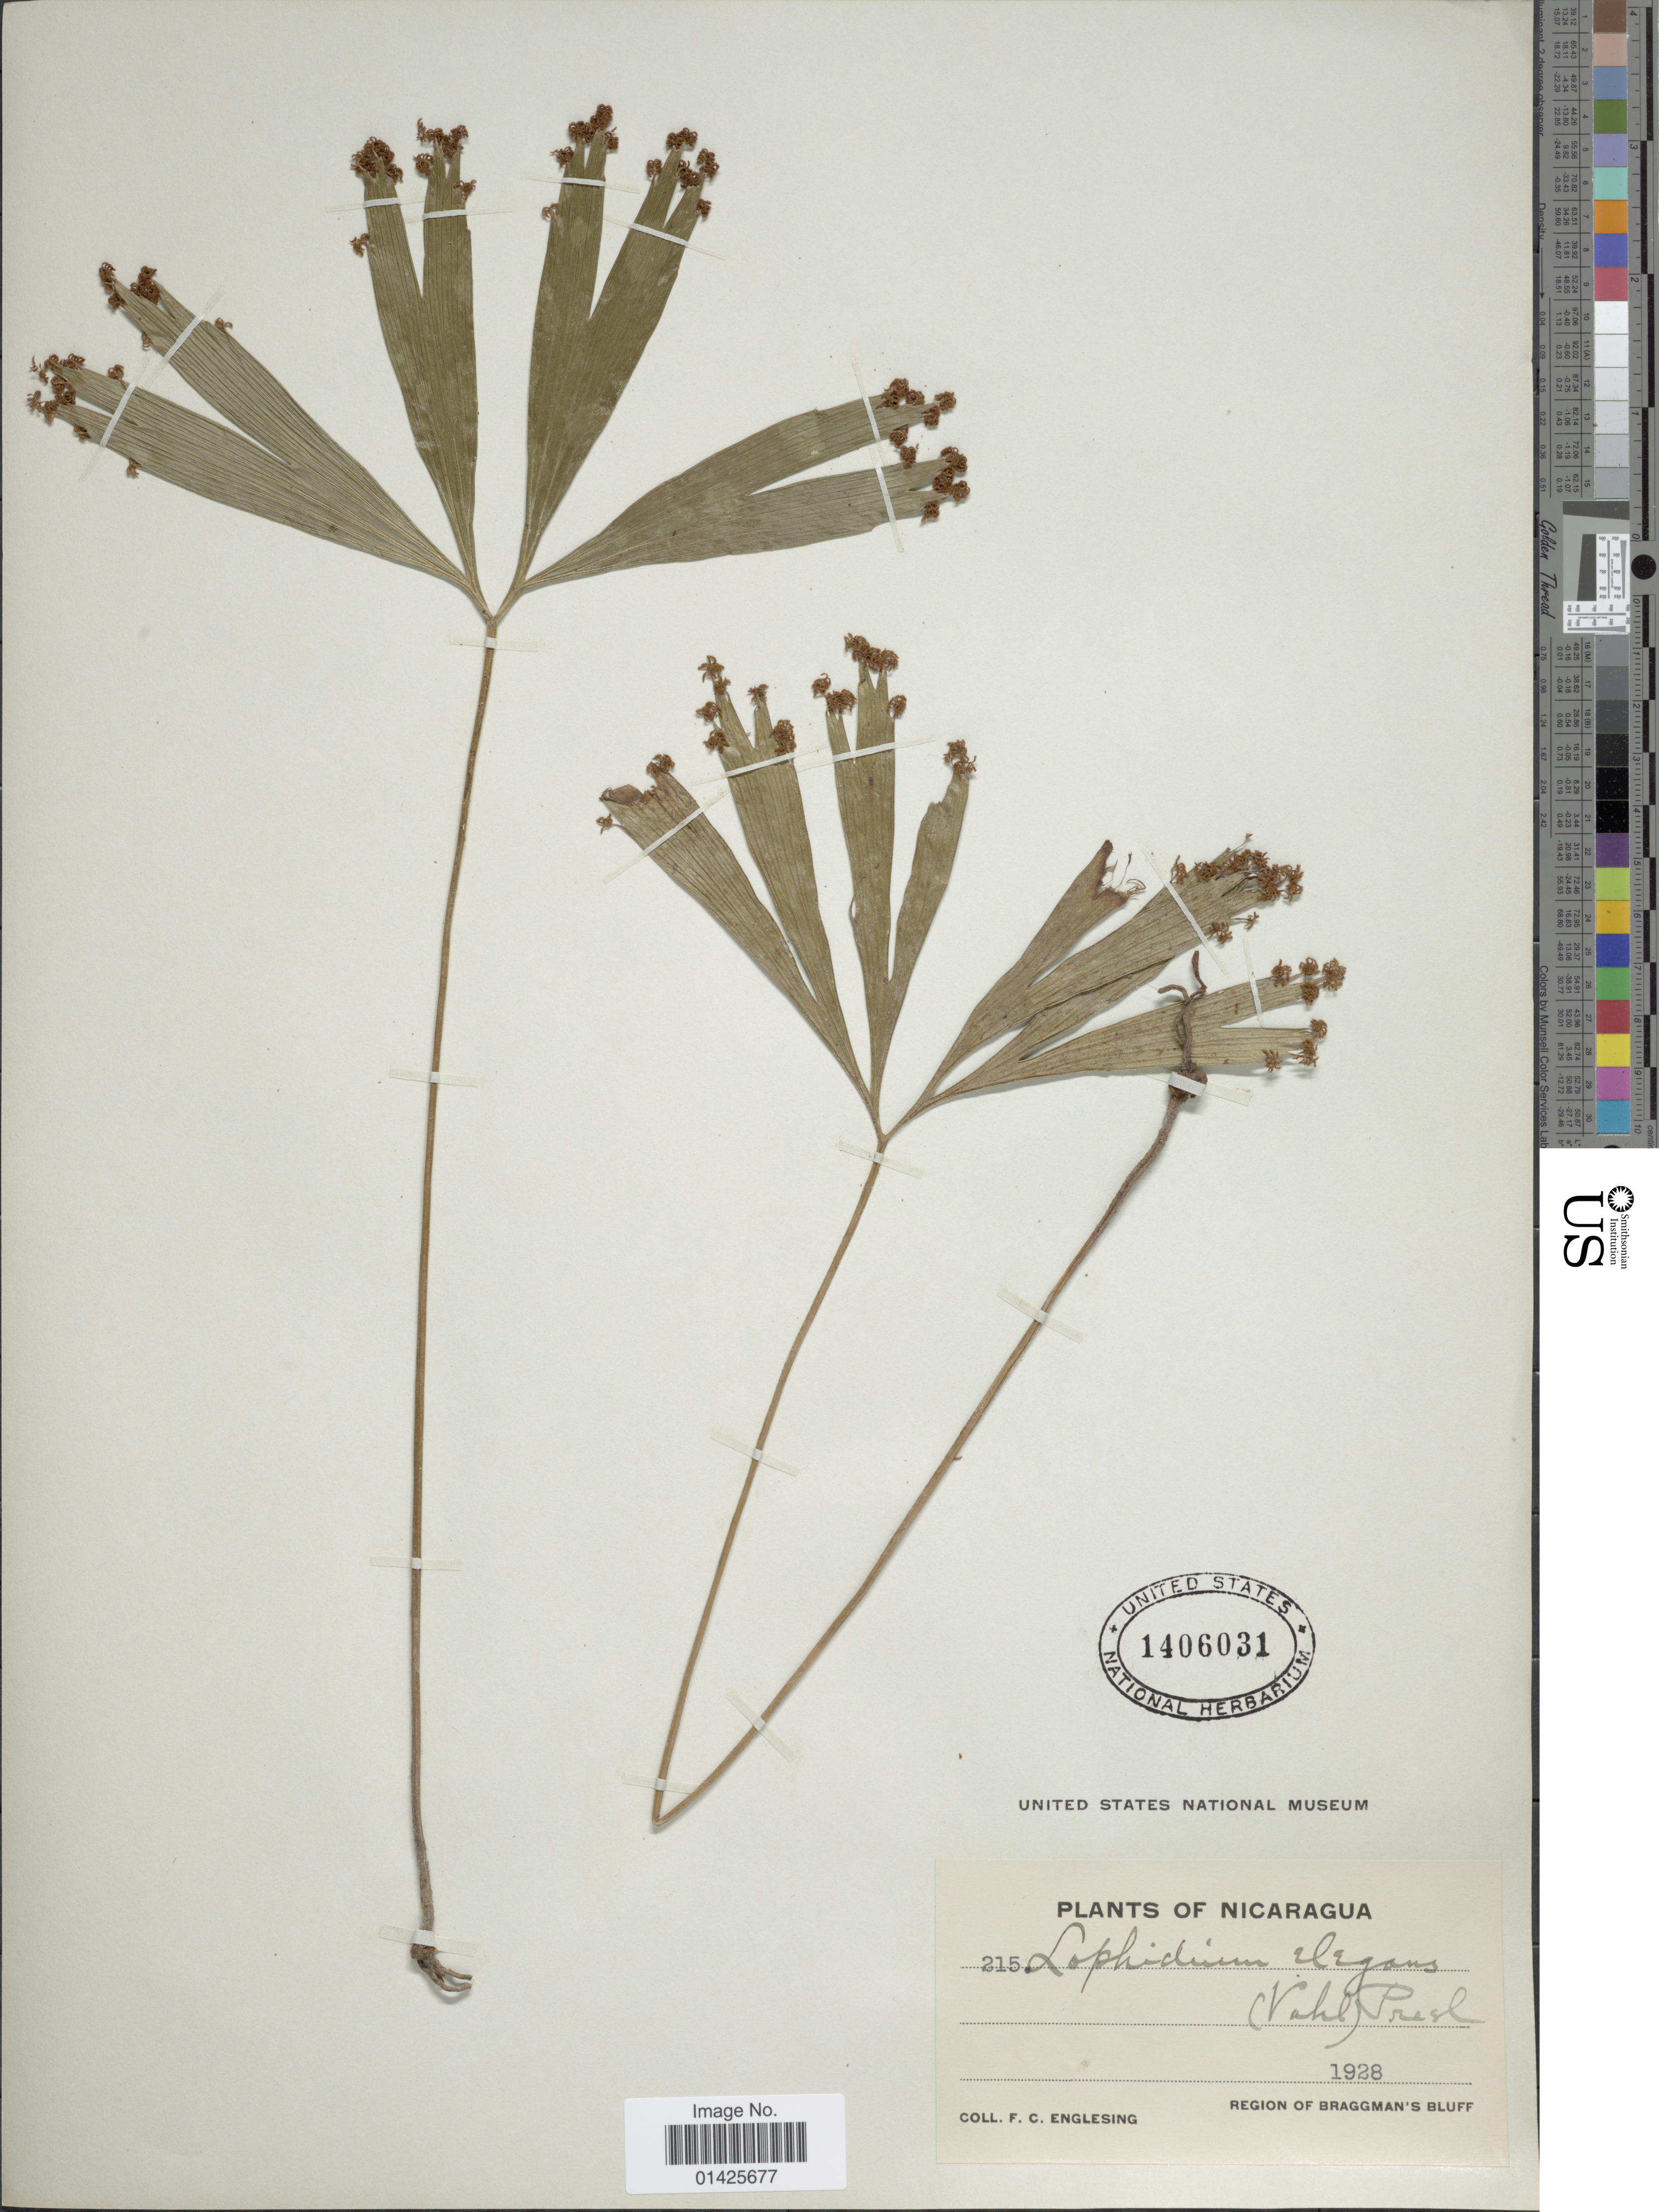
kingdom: Plantae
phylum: Tracheophyta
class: Polypodiopsida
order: Schizaeales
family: Schizaeaceae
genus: Schizaea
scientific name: Schizaea elegans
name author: (Vahl) Sw.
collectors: F. Englesing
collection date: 1928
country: Nicaragua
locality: Region of Braggman's Bluff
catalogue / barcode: US 1406031